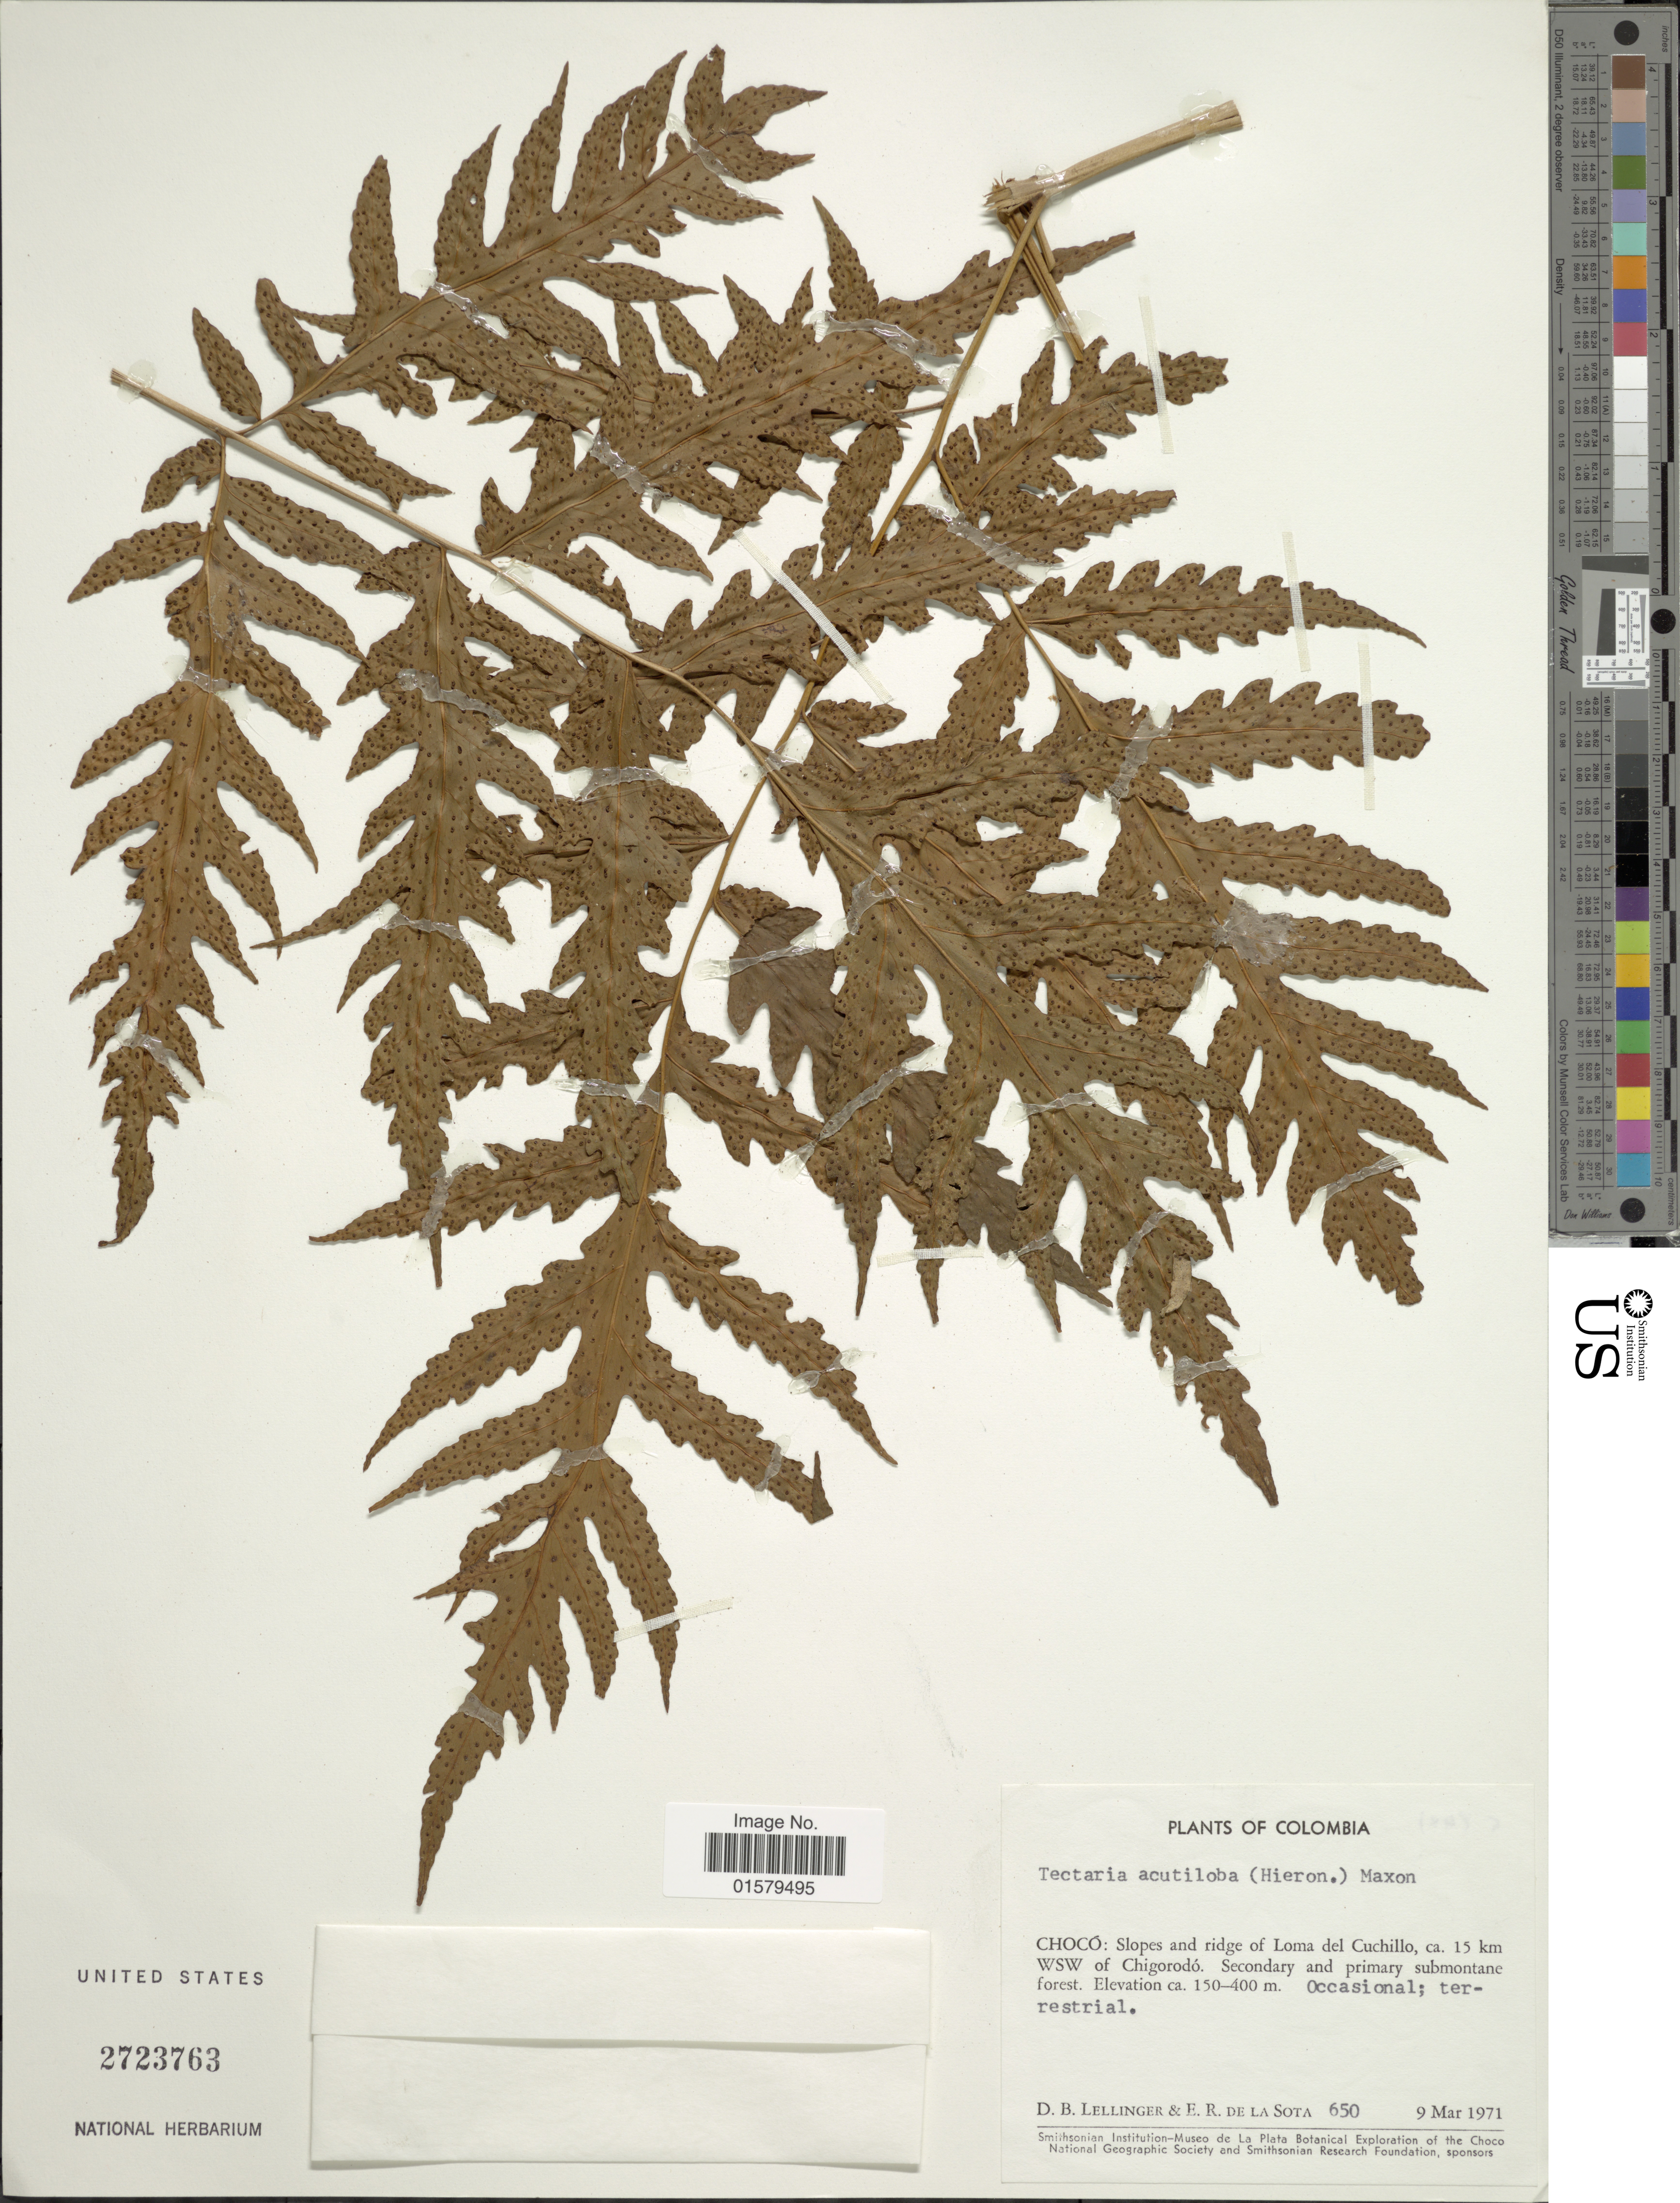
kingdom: Plantae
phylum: Tracheophyta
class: Polypodiopsida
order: Polypodiales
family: Tectariaceae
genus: Tectaria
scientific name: Tectaria acutiloba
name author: (Hieron.) Maxon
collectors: D. B. Lellinger & E. R. de la Sota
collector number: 650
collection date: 1971-03-09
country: Colombia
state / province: Chocó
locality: Slopes and ridge of Loma del Cuchillo, ca. 15 km WSW of Chiforodo. Secondary and primary submontane forest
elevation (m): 150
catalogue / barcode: US 2723763